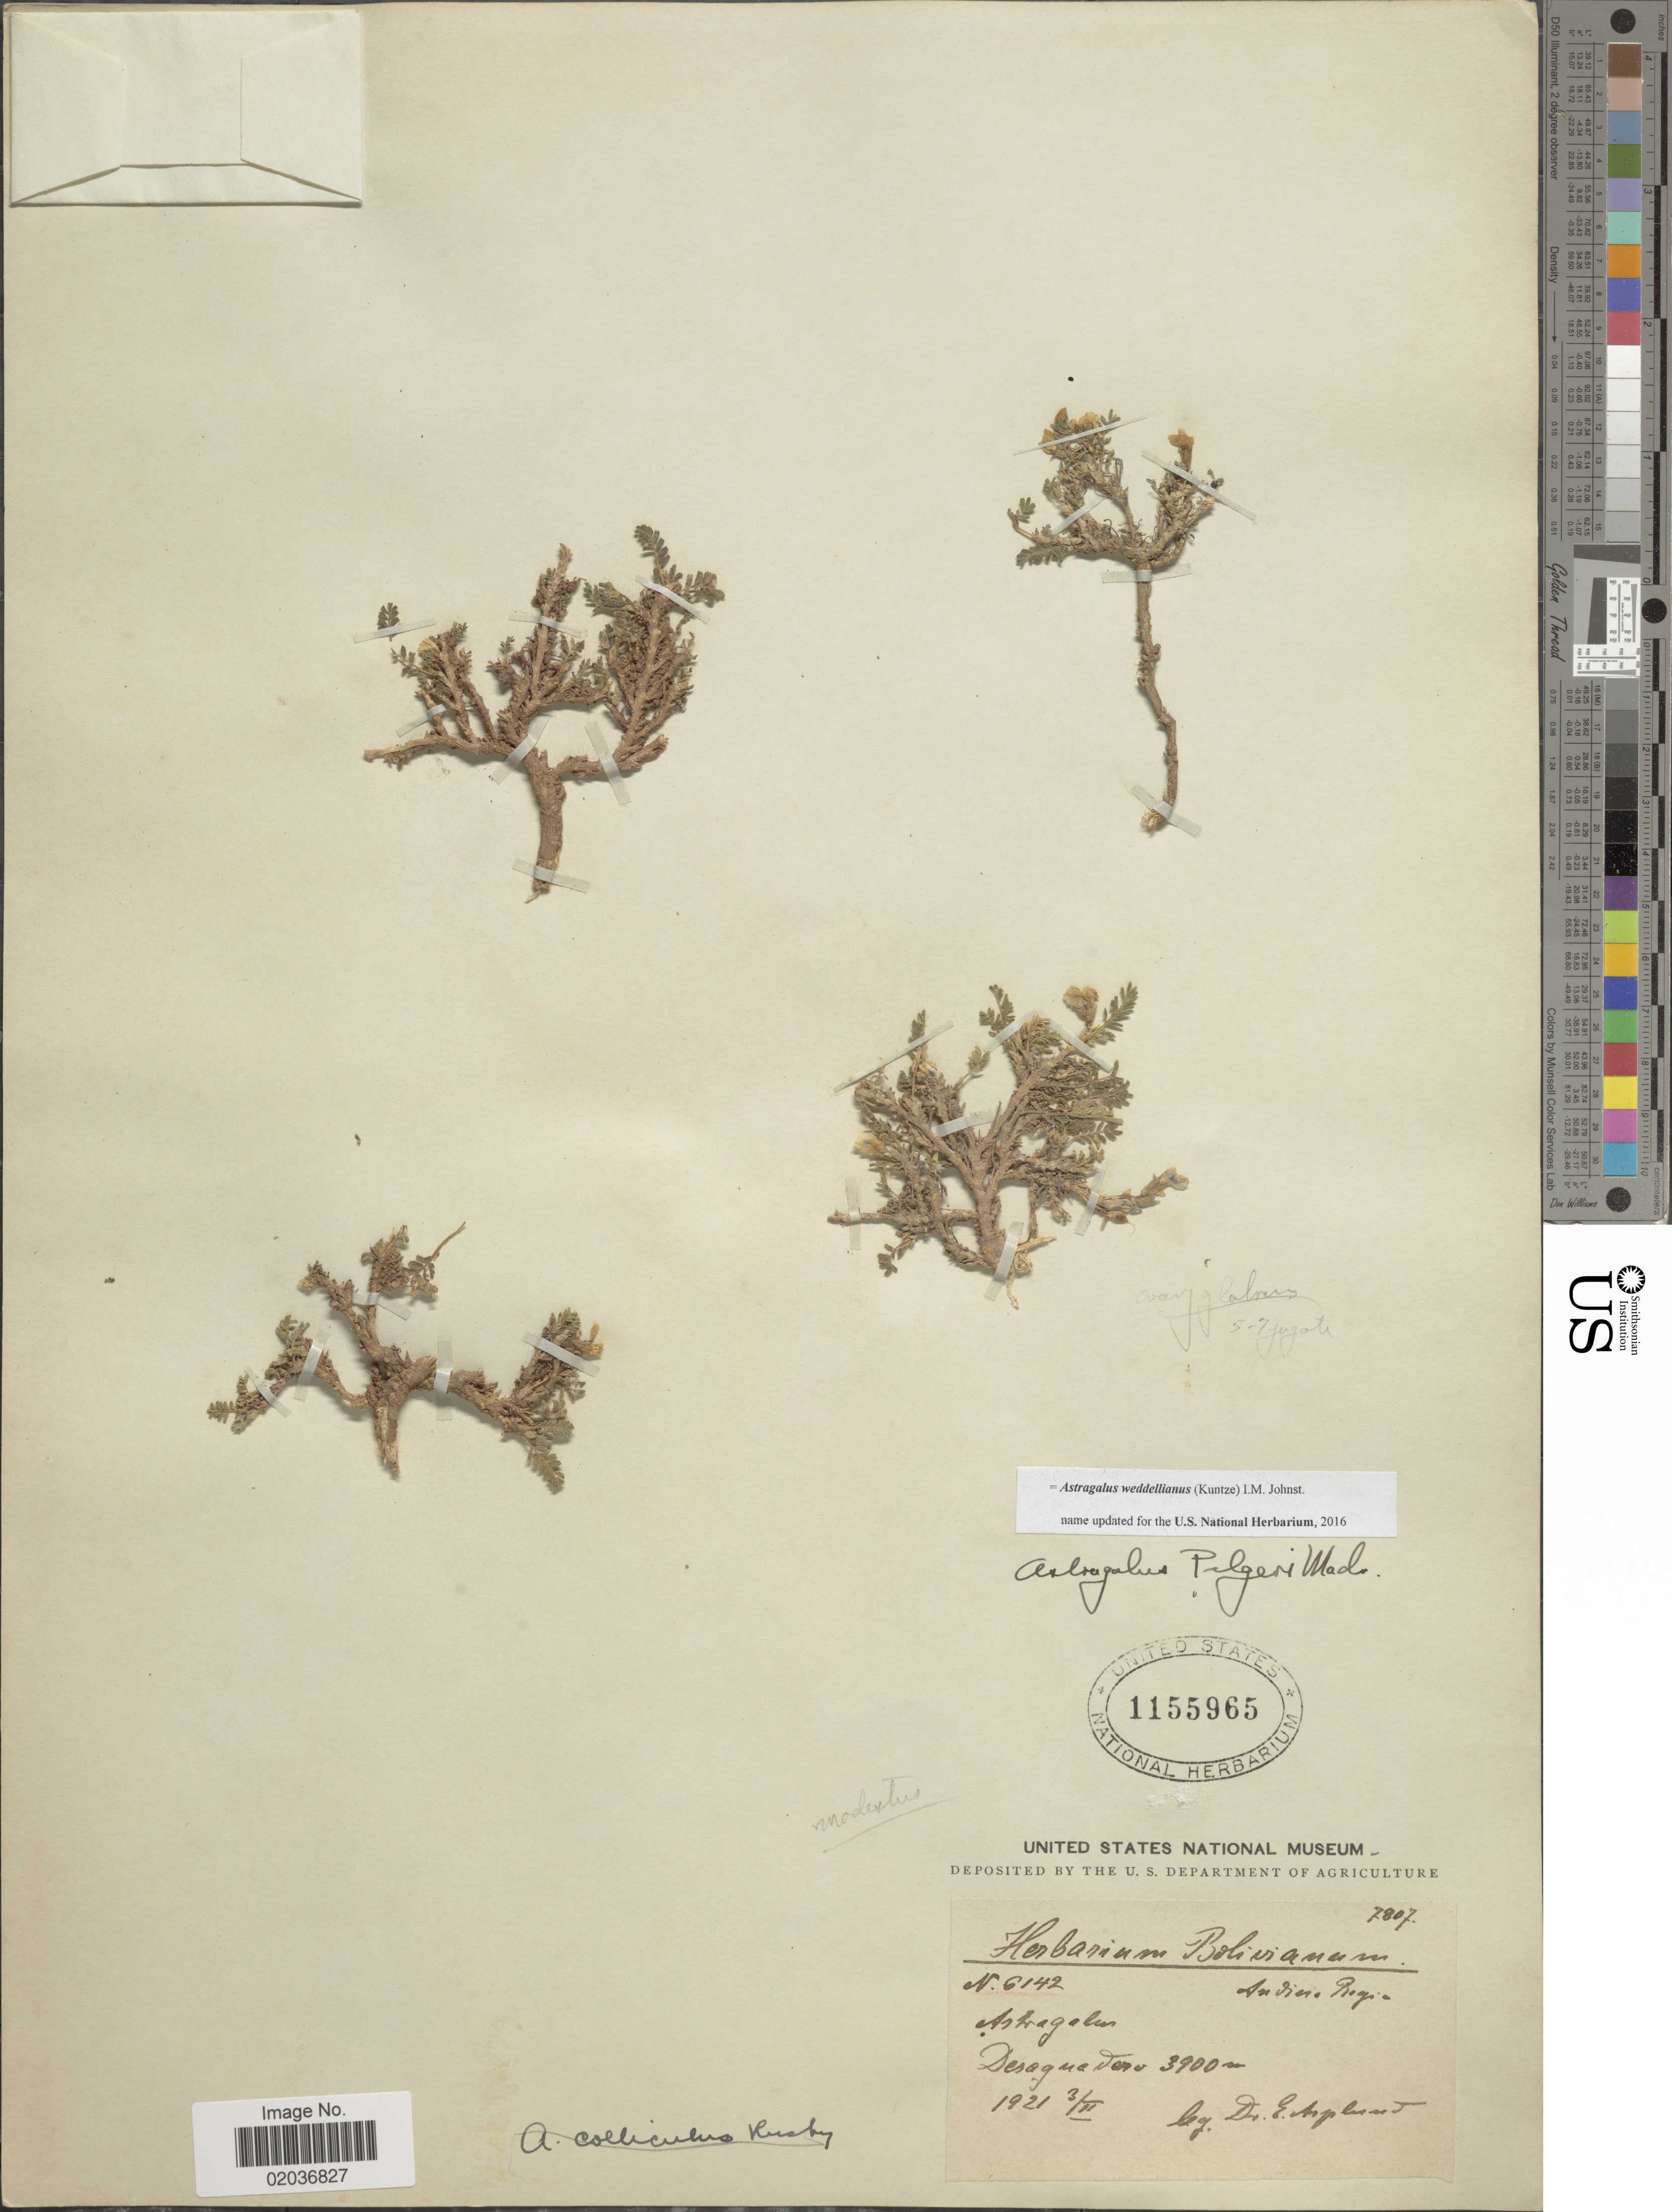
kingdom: Plantae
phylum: Tracheophyta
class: Magnoliopsida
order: Fabales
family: Fabaceae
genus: Astragalus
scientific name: Astragalus weddellianus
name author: I.M. Johnst.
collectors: E. Asplund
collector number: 6142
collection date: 1921-02-03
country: Bolivia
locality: Desaguadero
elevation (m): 3900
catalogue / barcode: US 1155965